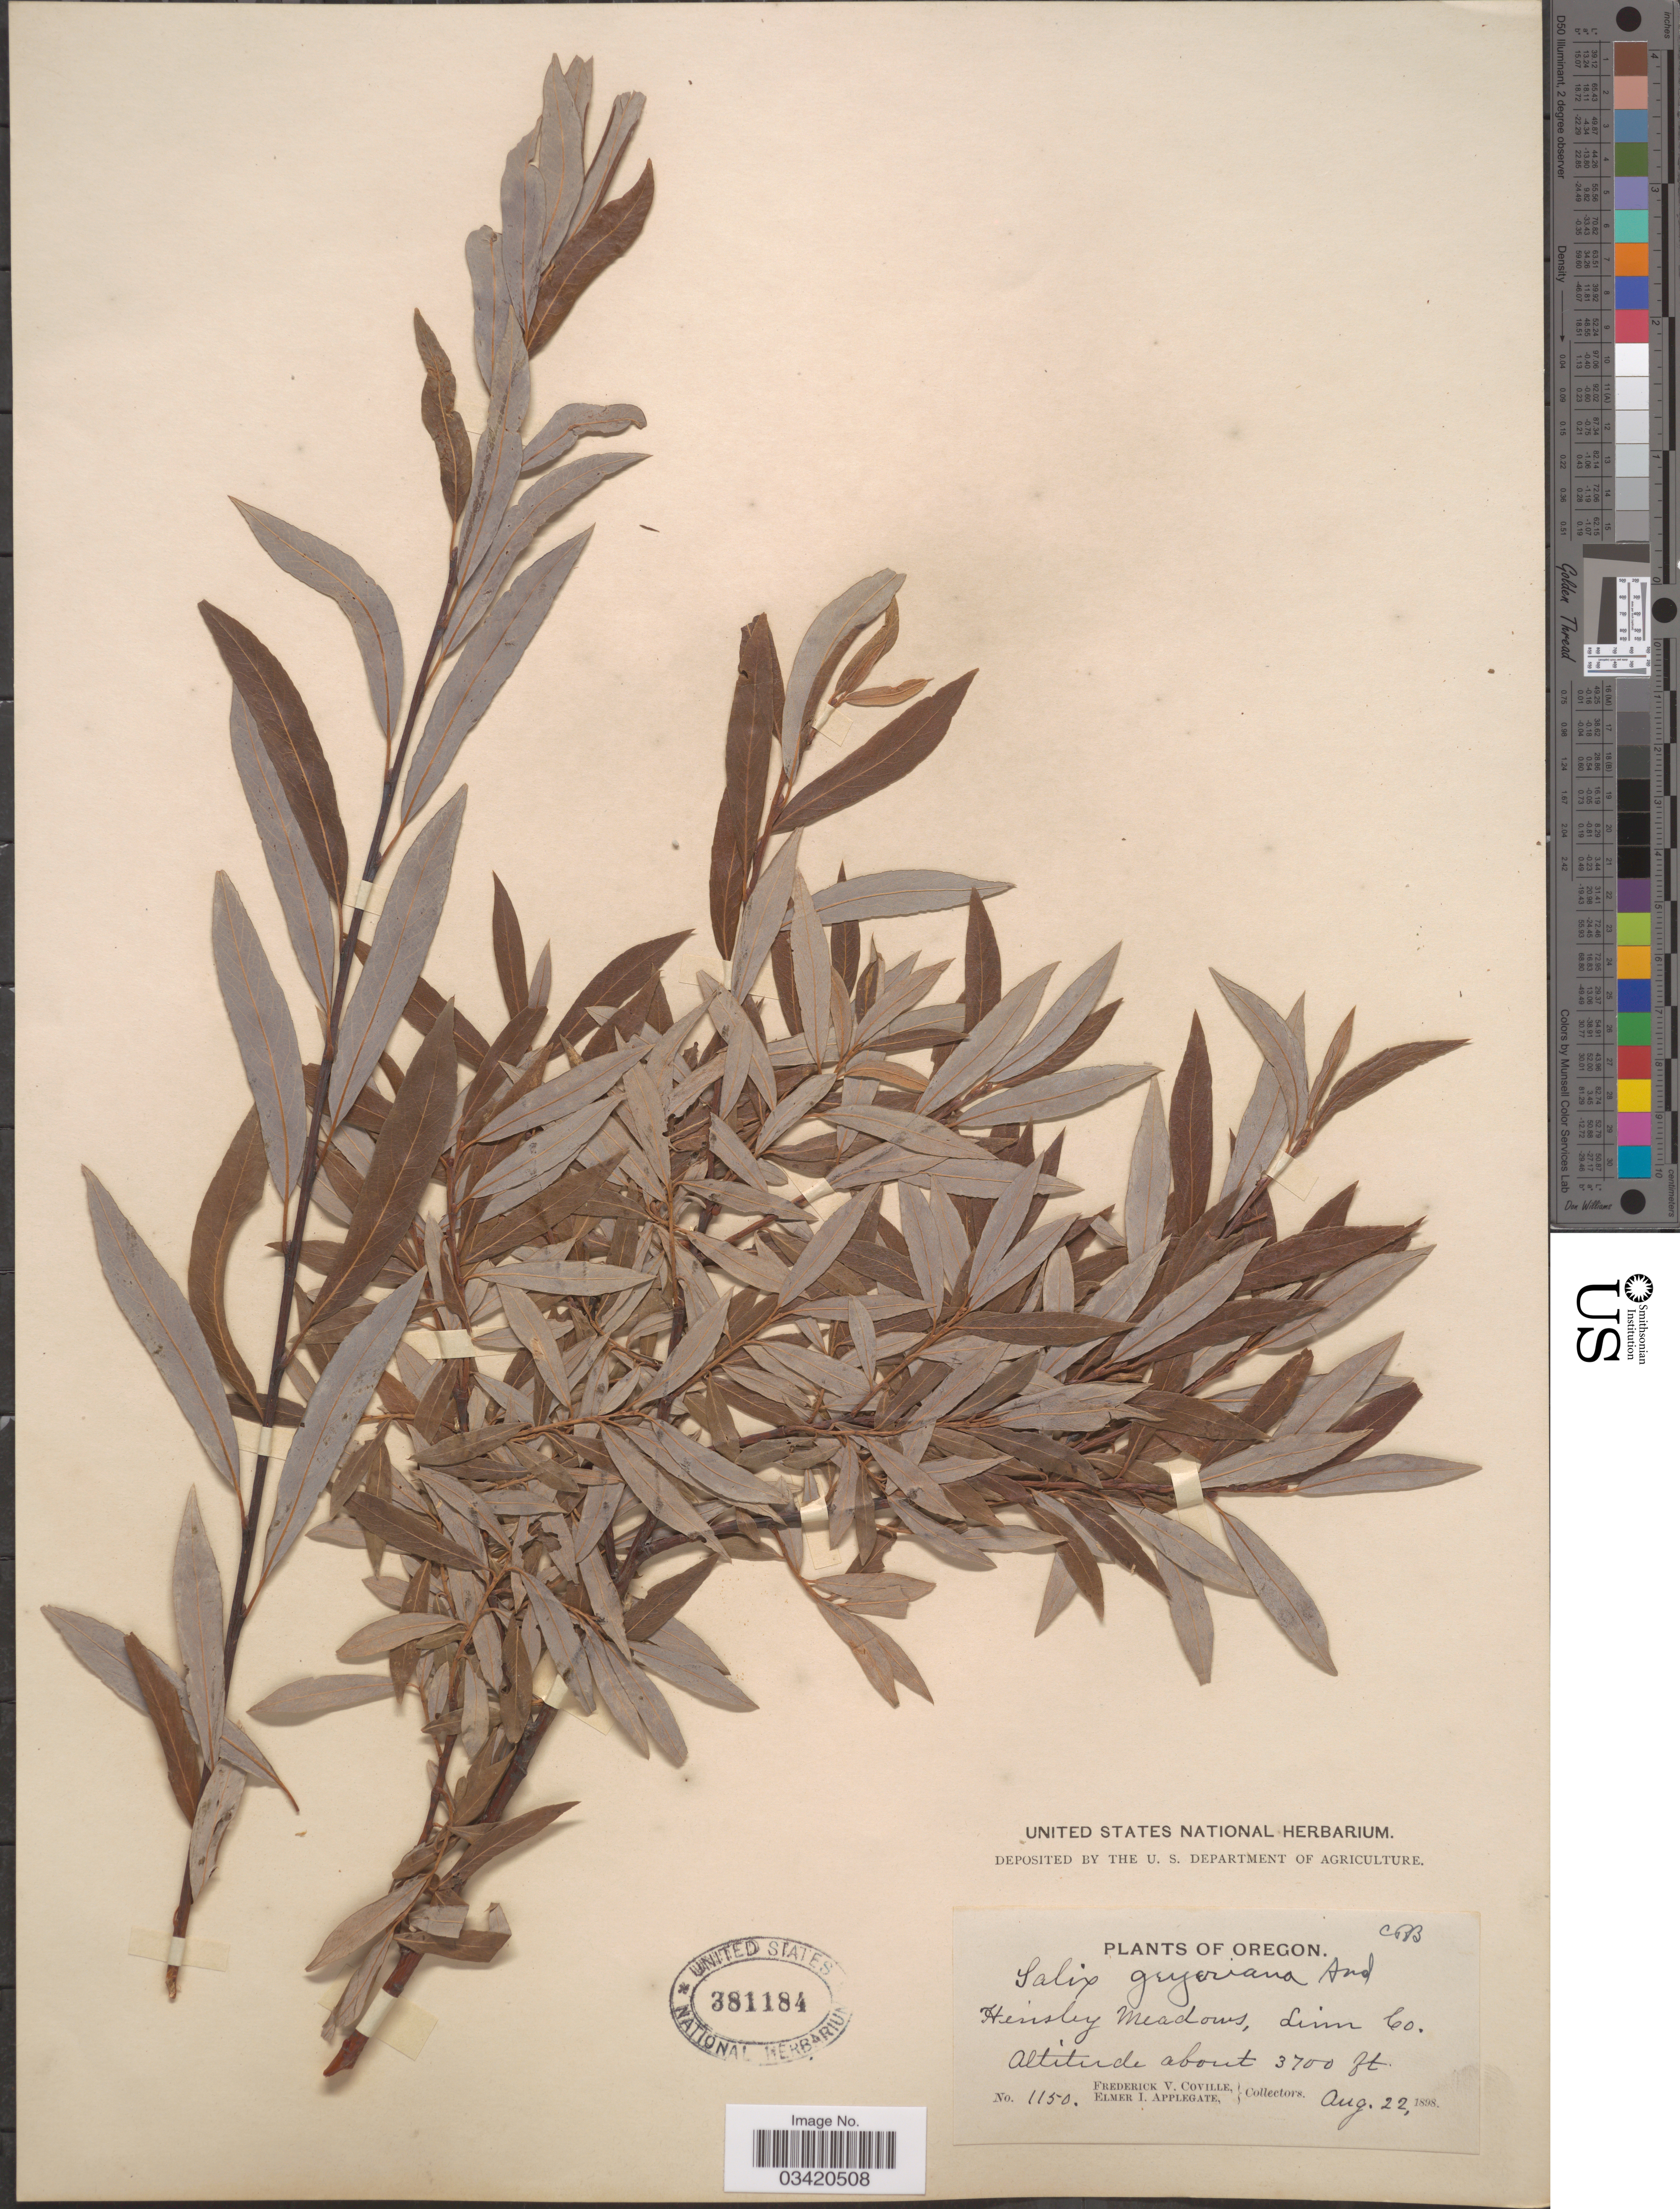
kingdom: Plantae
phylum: Tracheophyta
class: Magnoliopsida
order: Malpighiales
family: Salicaceae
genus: Salix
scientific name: Salix geyeriana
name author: Andersson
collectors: F. V. Coville & E. I. Applegate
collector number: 1150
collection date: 1898-08-22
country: United States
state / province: Oregon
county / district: Linn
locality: Hensley Meadows, Linn Co.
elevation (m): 1128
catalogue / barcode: US 381184